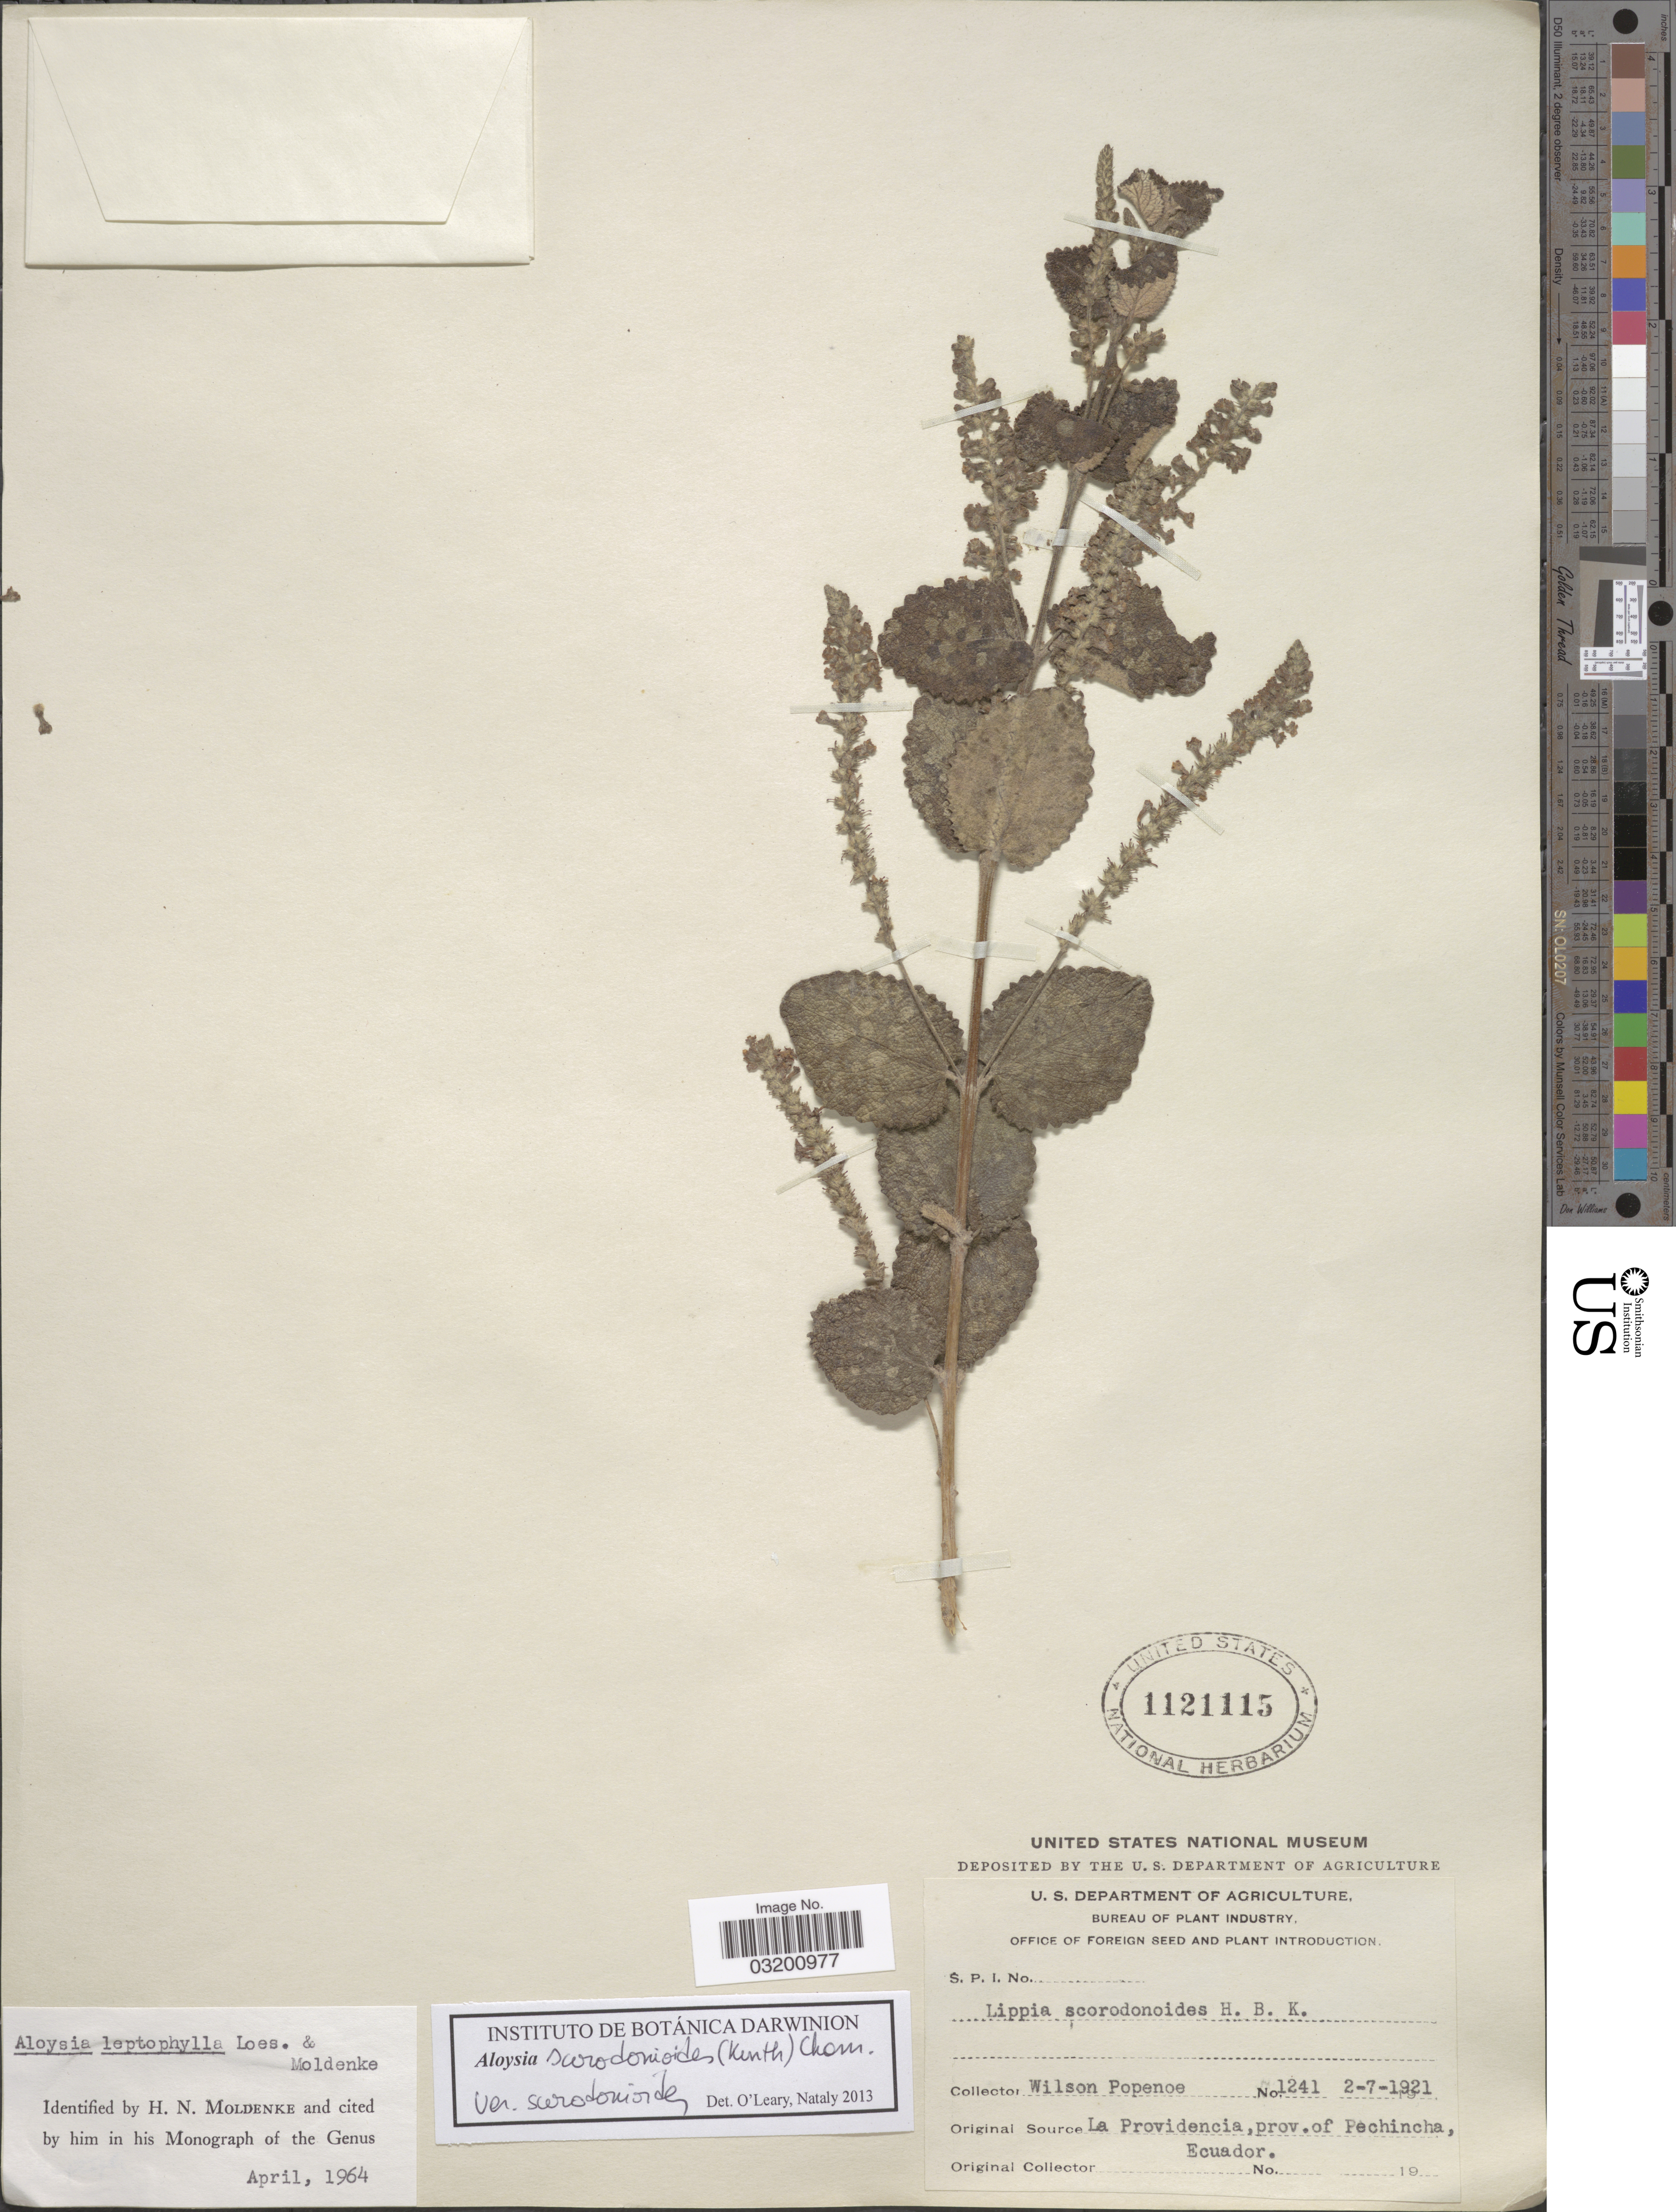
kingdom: Plantae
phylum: Tracheophyta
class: Magnoliopsida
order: Lamiales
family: Verbenaceae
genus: Aloysia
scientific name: Aloysia scorodonioides var. scorodonioides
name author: (Kunth) Cham.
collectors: F. Popenoe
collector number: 1241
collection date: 1921-07-02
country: Ecuador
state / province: Pichincha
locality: La Providencia, prov. of Pechincha.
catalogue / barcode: US 1121115